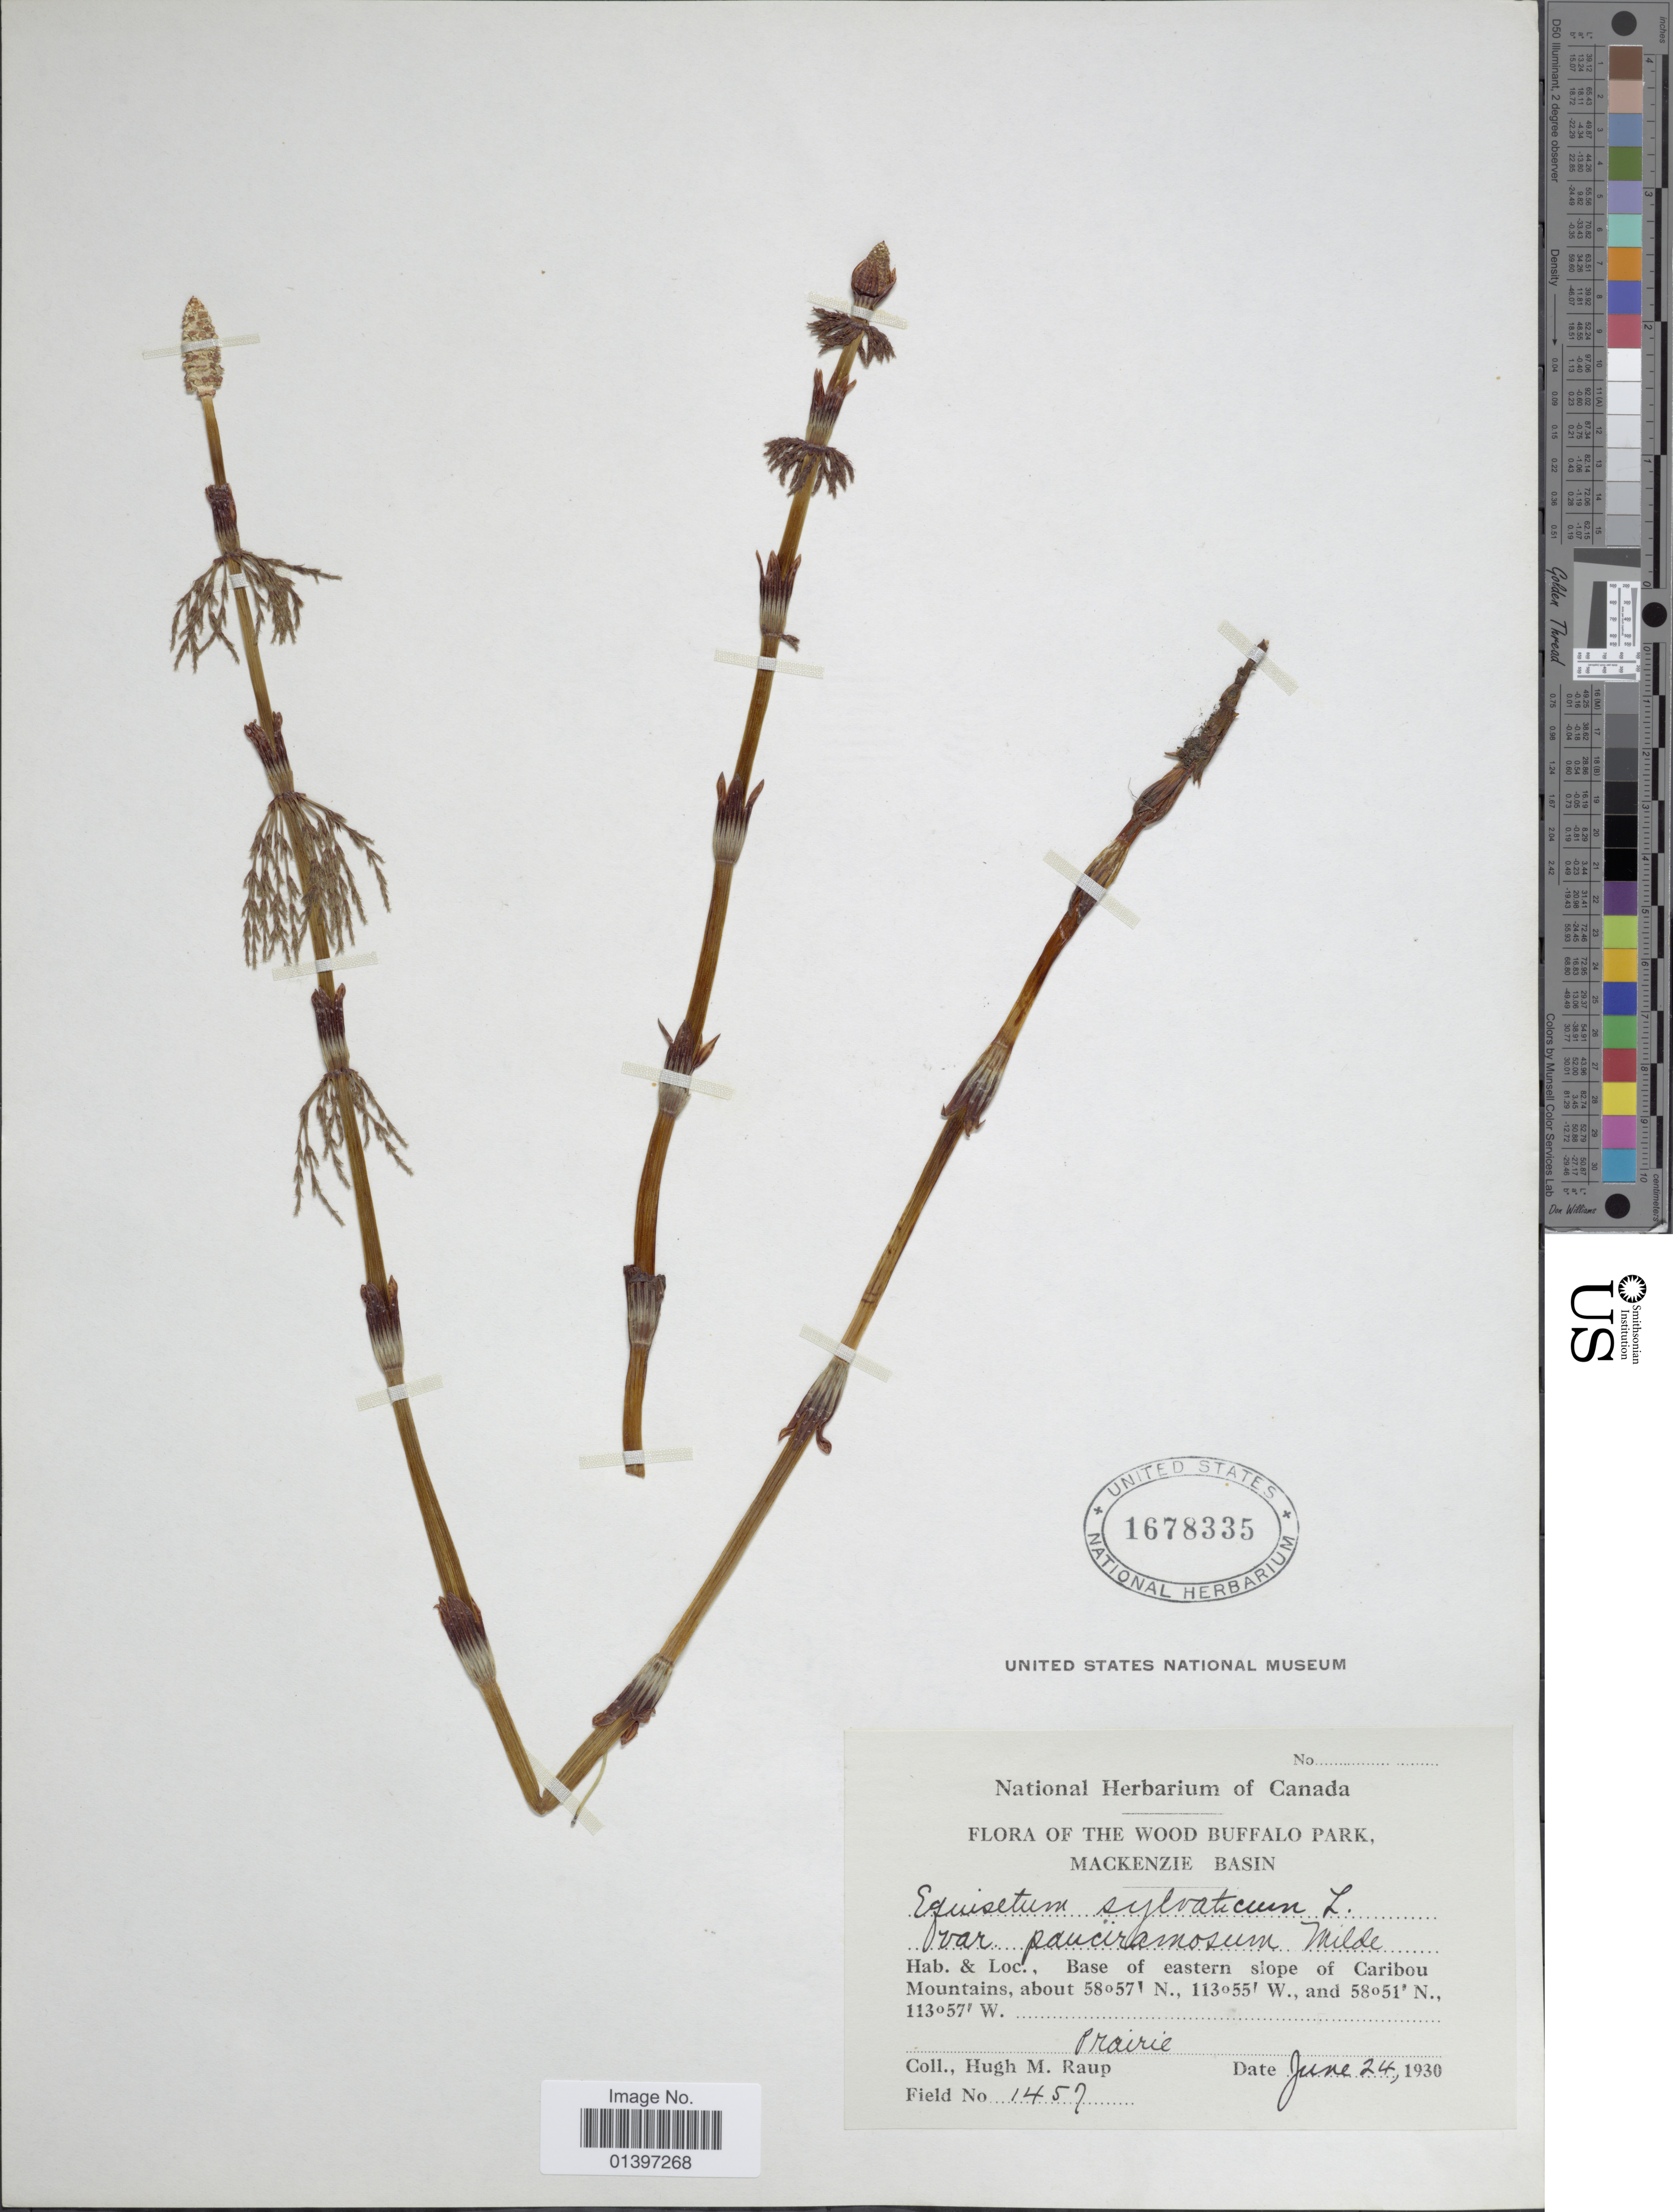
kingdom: Plantae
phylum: Tracheophyta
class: Polypodiopsida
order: Equisetales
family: Equisetaceae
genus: Equisetum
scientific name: Equisetum sylvaticum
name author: L.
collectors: H. Raup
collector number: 1457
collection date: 1930-06-24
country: Canada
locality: Wood Buffalo Park, Mackenzie Basin, Base of eastern slope of Caribou Mountains, prairie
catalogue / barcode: US 1678335